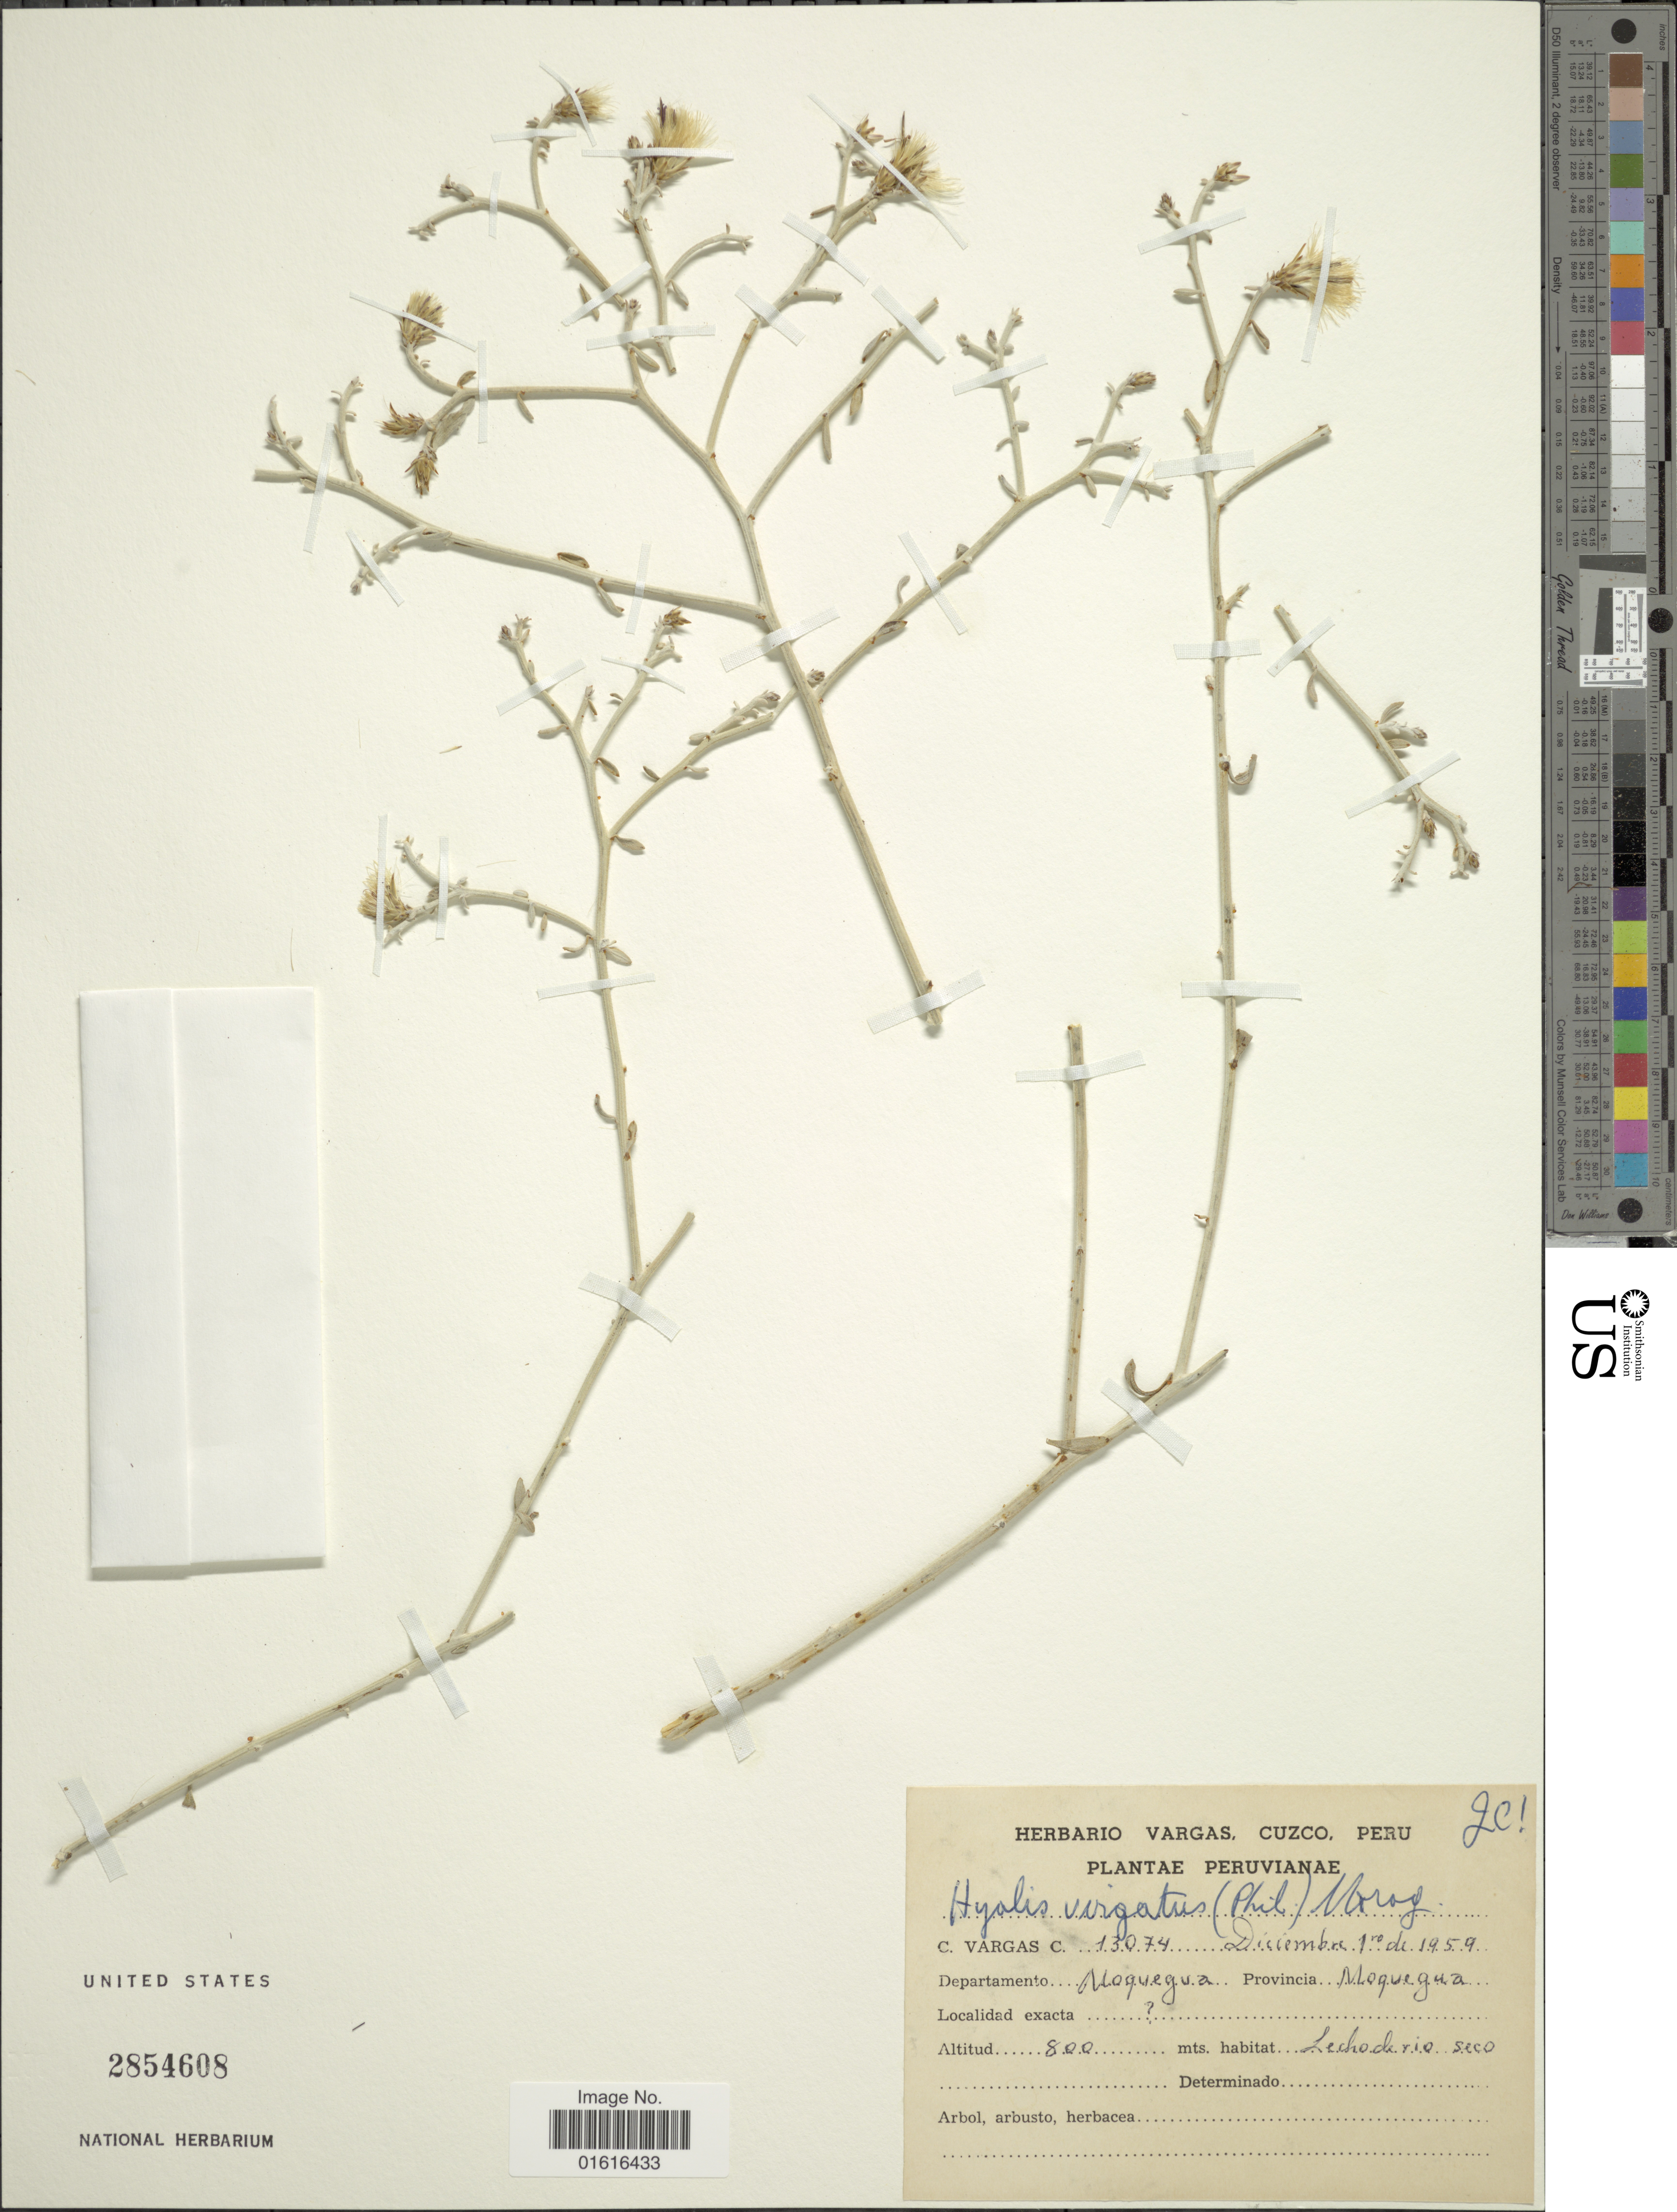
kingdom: Plantae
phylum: Tracheophyta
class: Magnoliopsida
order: Asterales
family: Asteraceae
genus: Aphyllocladus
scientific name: Aphyllocladus denticulatus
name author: (J. Rémy ex Remy) Cabrera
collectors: C. Vargas Calderón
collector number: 13074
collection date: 1959-12-01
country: Peru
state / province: Moquegua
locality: Provinca Moquegua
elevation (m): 800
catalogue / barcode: US 2854608